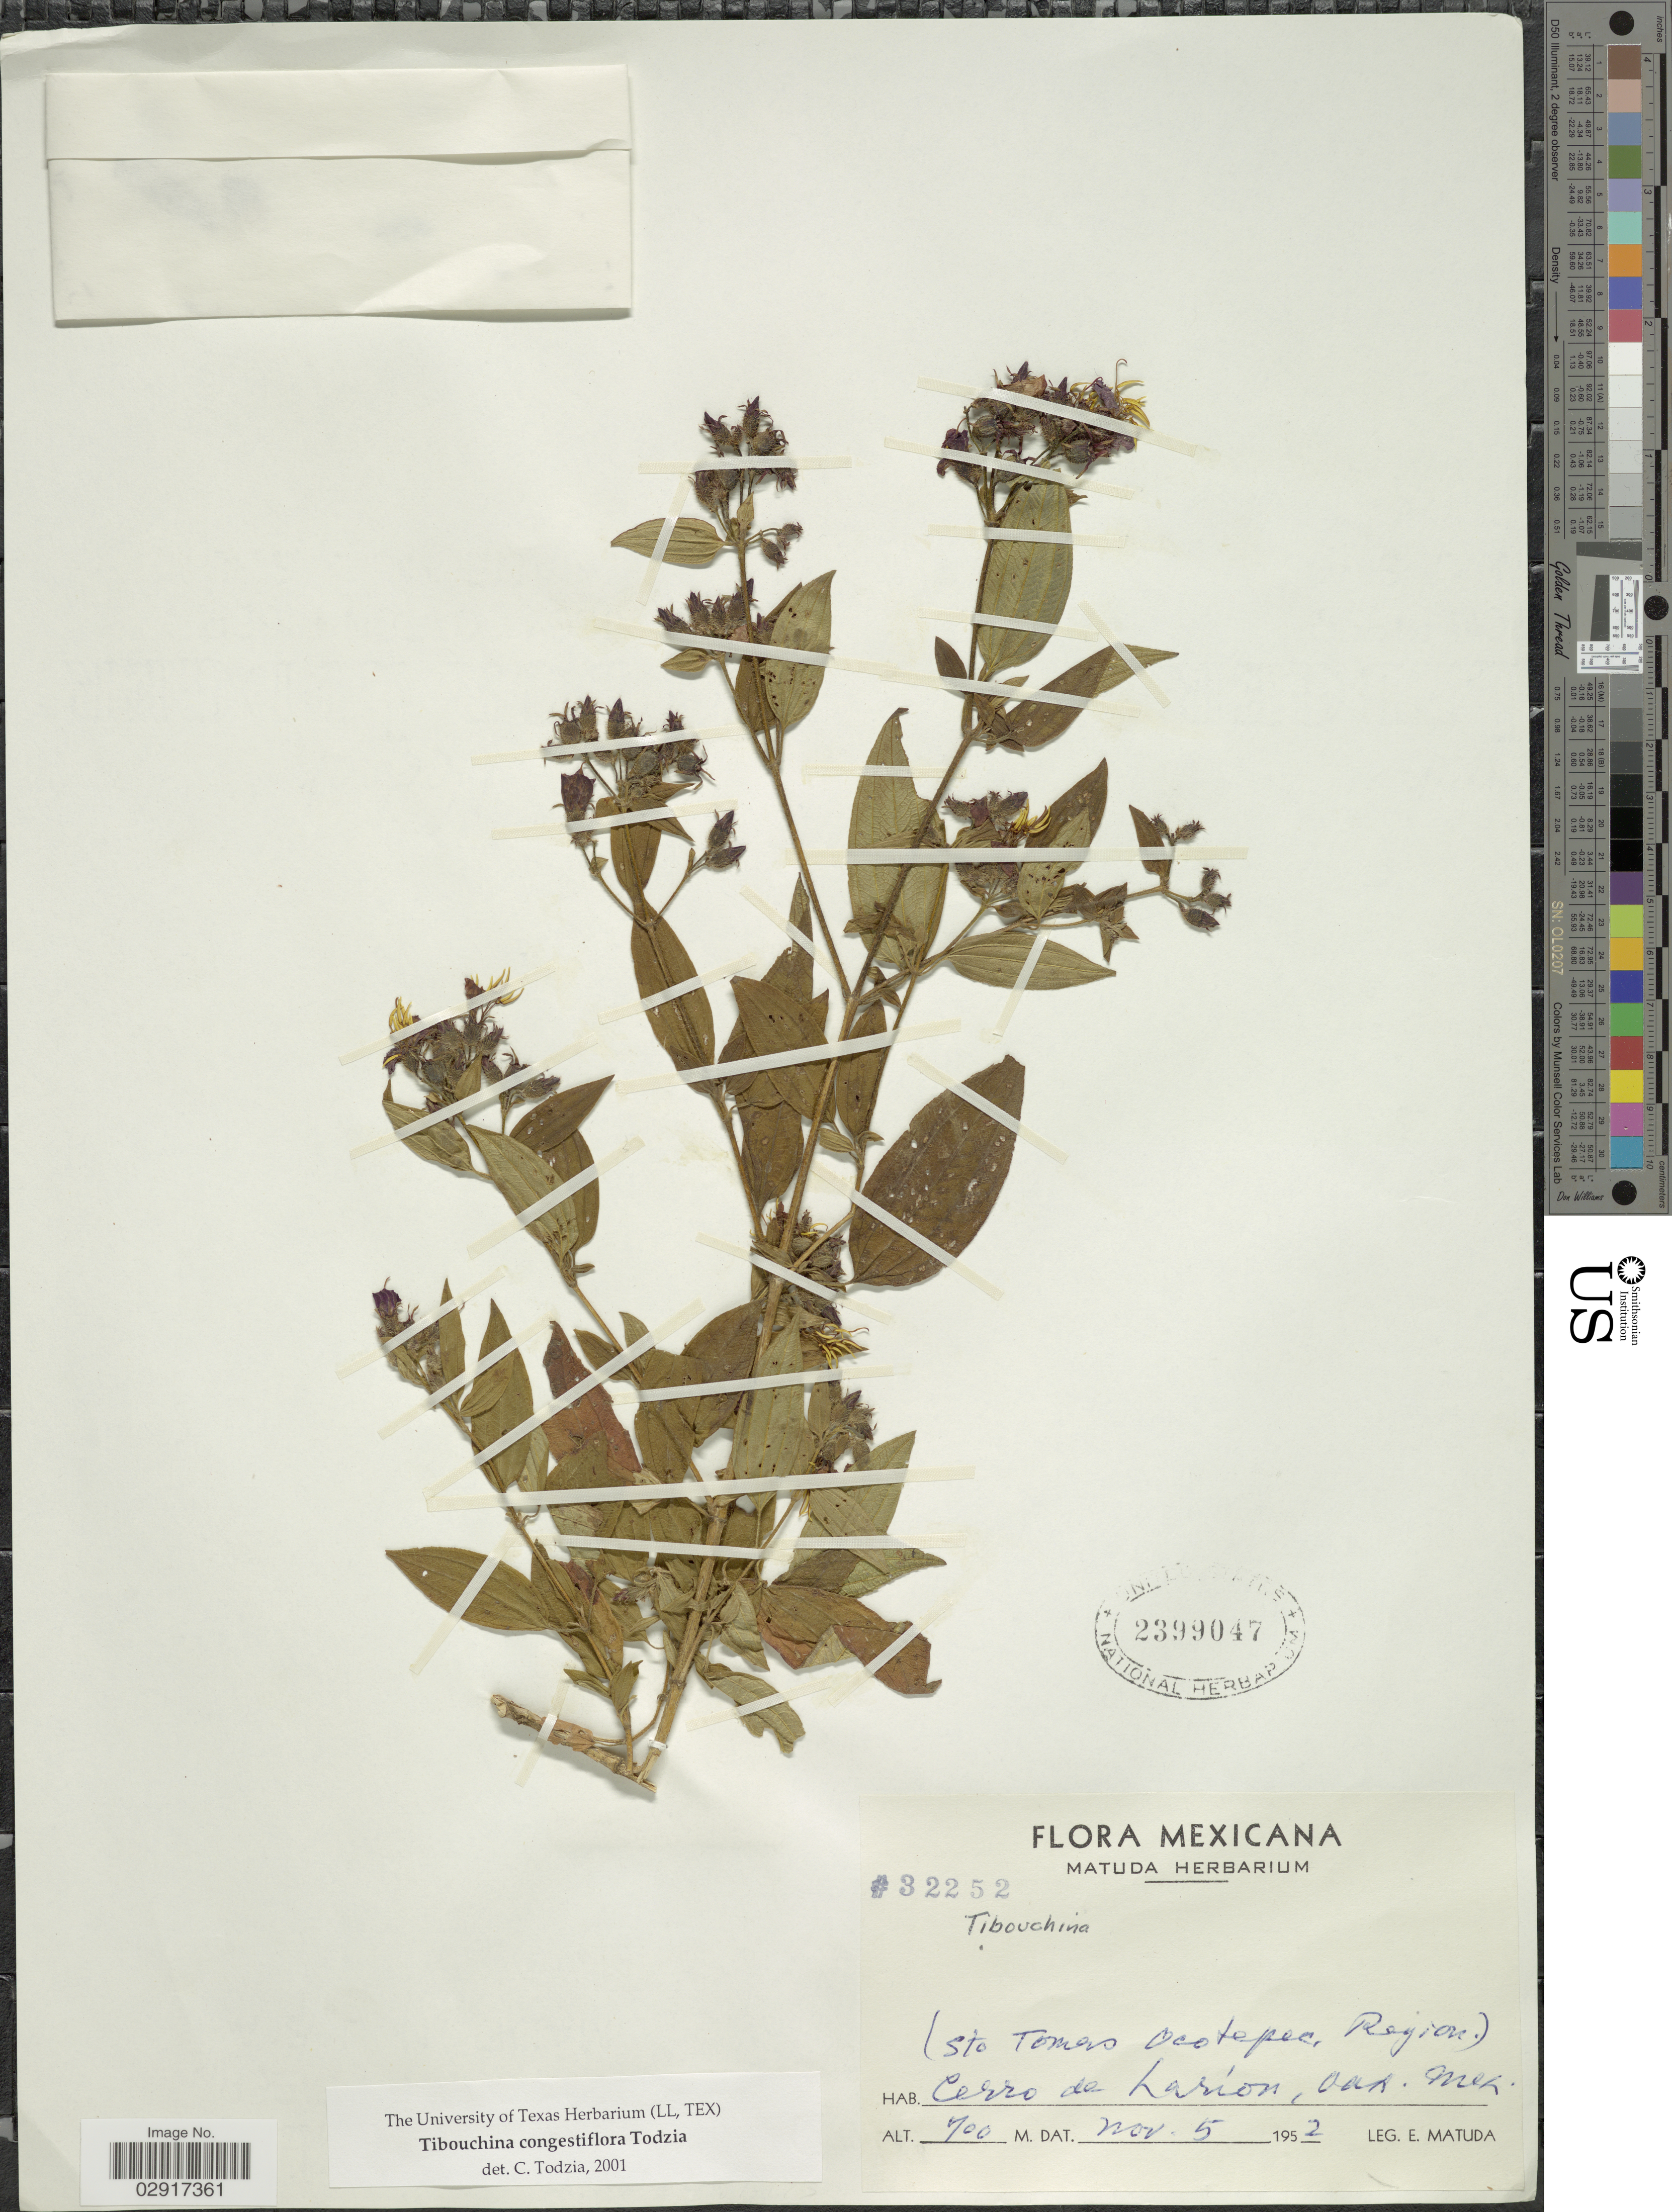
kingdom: Plantae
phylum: Tracheophyta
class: Magnoliopsida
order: Myrtales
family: Melastomataceae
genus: Chaetogastra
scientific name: Chaetogastra congestiflora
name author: (Todzia) P.J.F. Guim. & Michelang.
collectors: E. Matuda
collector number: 32252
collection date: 1952-11-05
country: Mexico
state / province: Oaxaca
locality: (sto (Santo) Tomas Ocotepec Region) Mexicana. Cerro de Larion Oax.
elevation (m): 700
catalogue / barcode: US 2399047